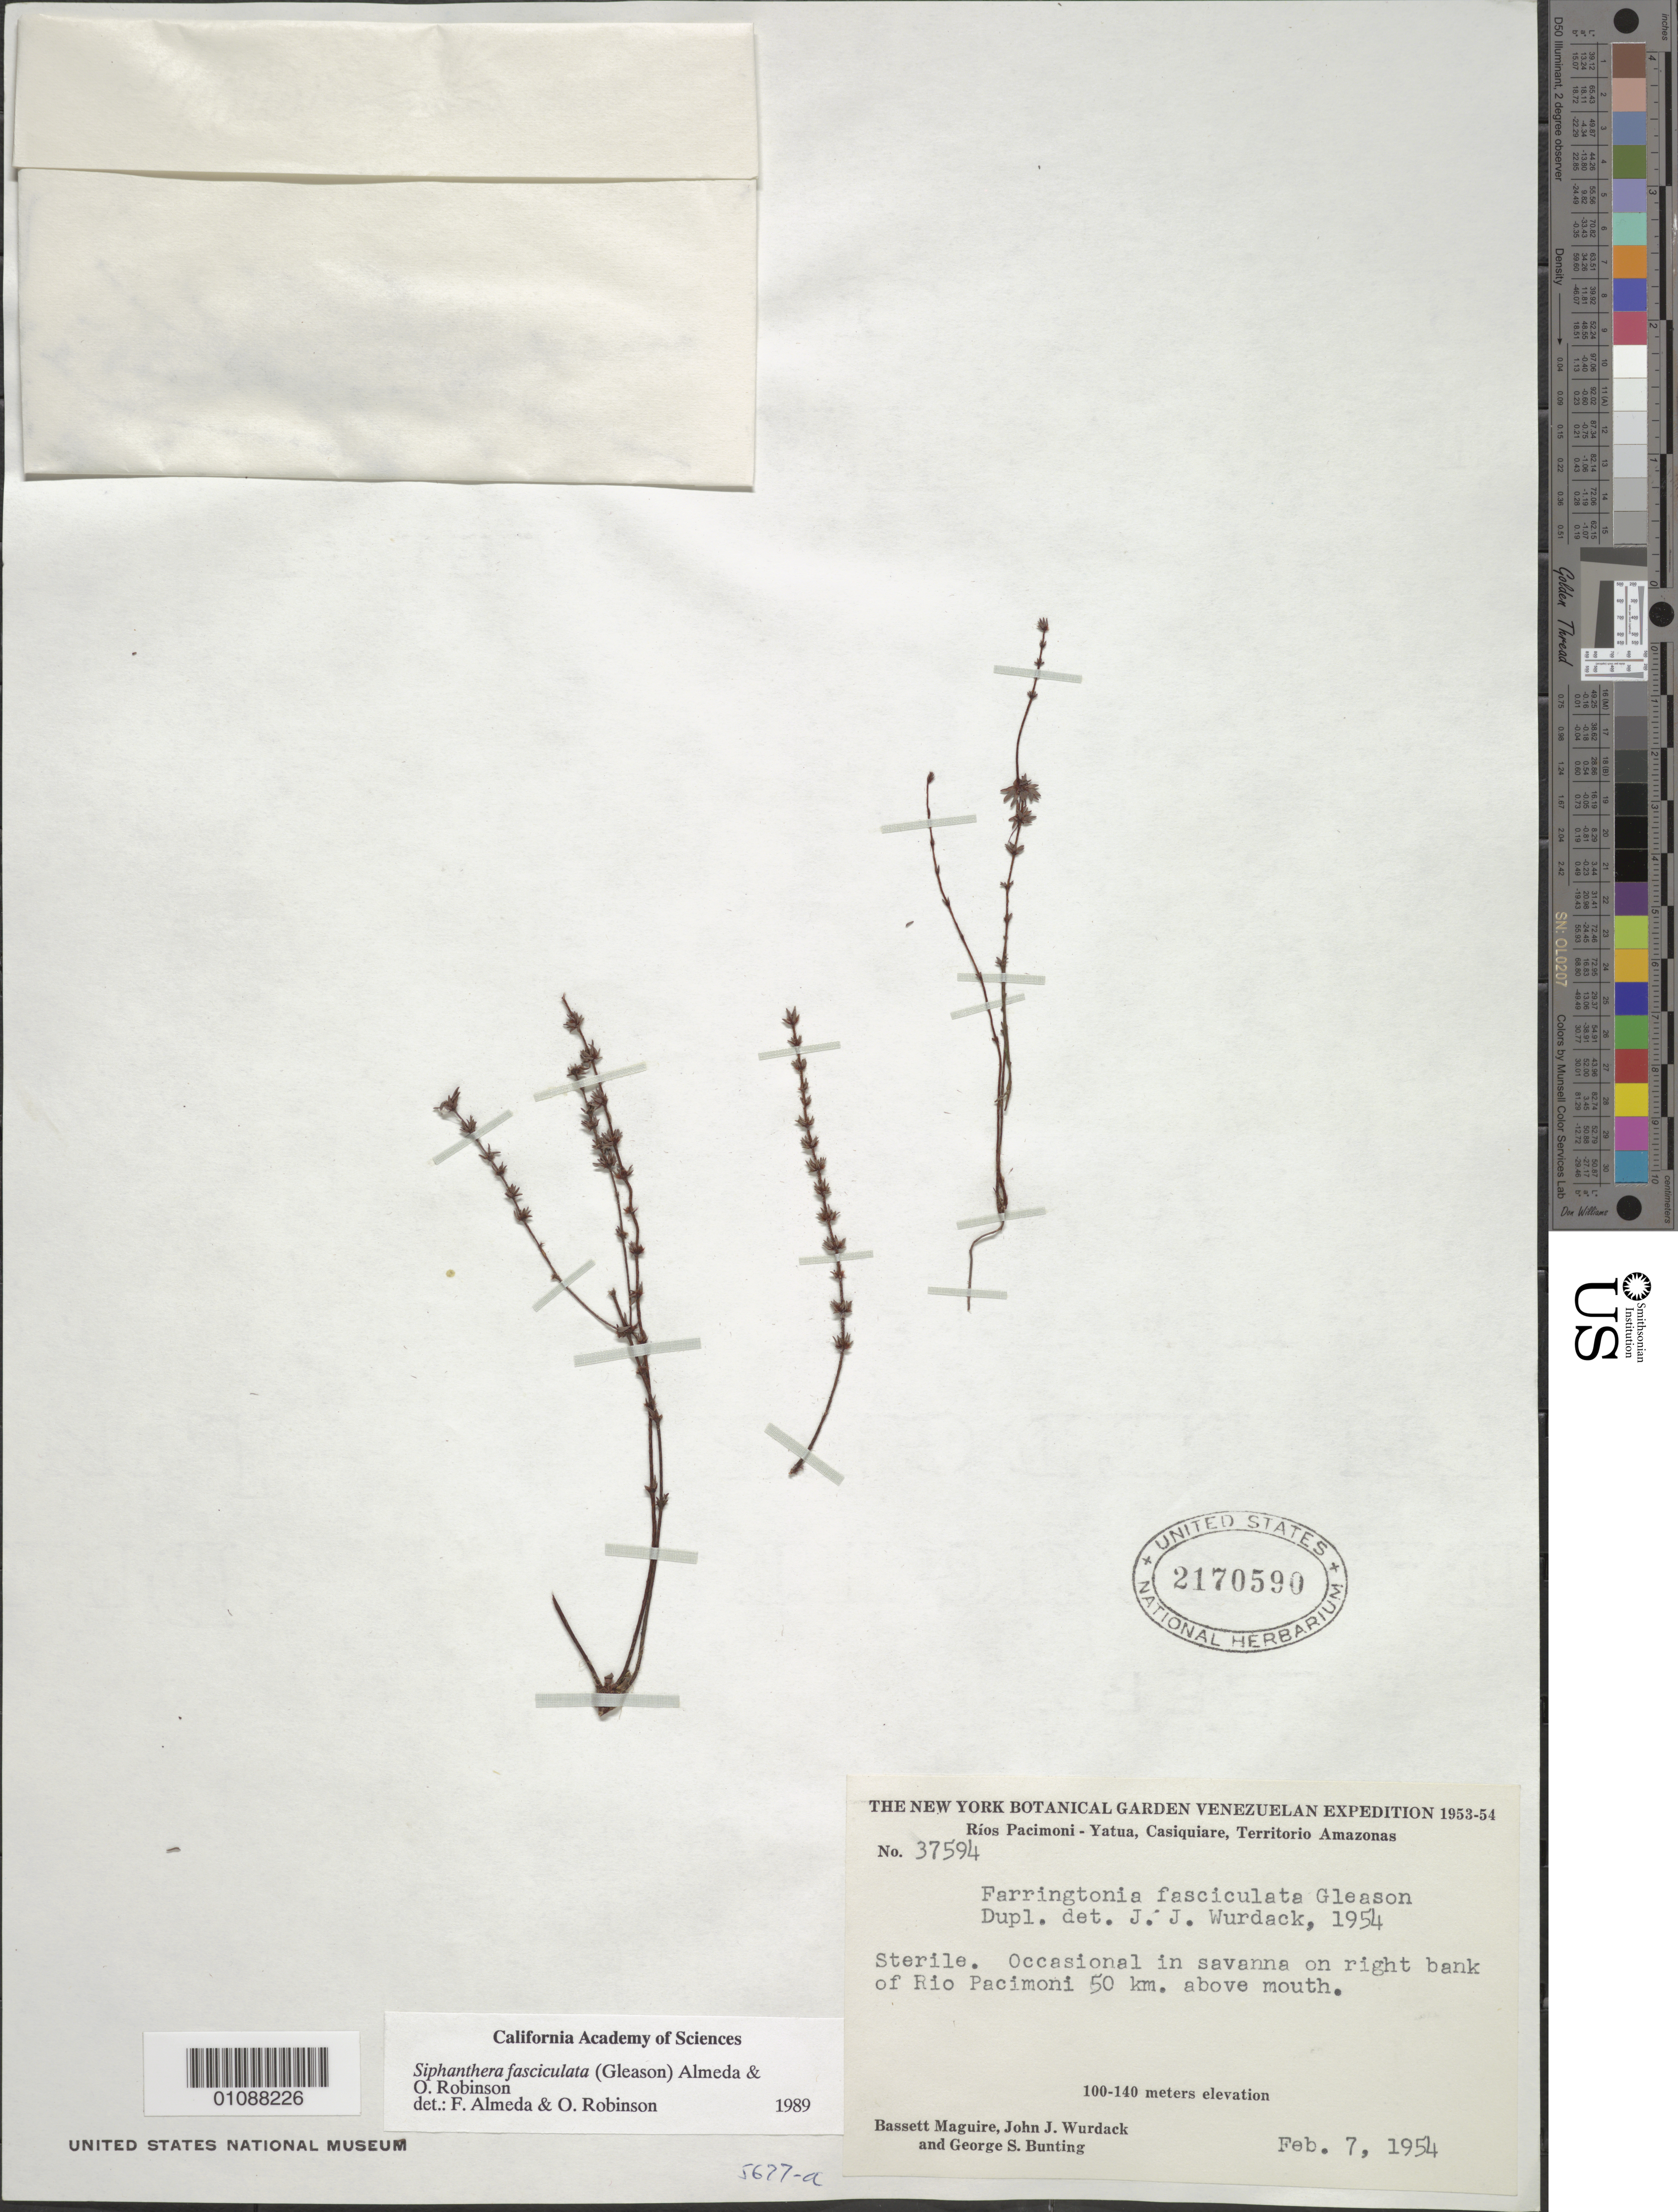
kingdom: Plantae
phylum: Tracheophyta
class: Magnoliopsida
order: Myrtales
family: Melastomataceae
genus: Siphanthera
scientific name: Siphanthera fasciculata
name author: (Gleason) Almeda & O.R. Rob.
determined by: Almeda, F.; Robinson, O. R.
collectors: B. Maguire, J. J. Wurdack & G. S. Bunting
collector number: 37594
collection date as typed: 7-Feb-54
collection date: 1954-02-07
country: Venezuela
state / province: Amazonas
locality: Río Pacimoni 50km above mouth, on right bank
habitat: Savanna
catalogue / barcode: US 2170590